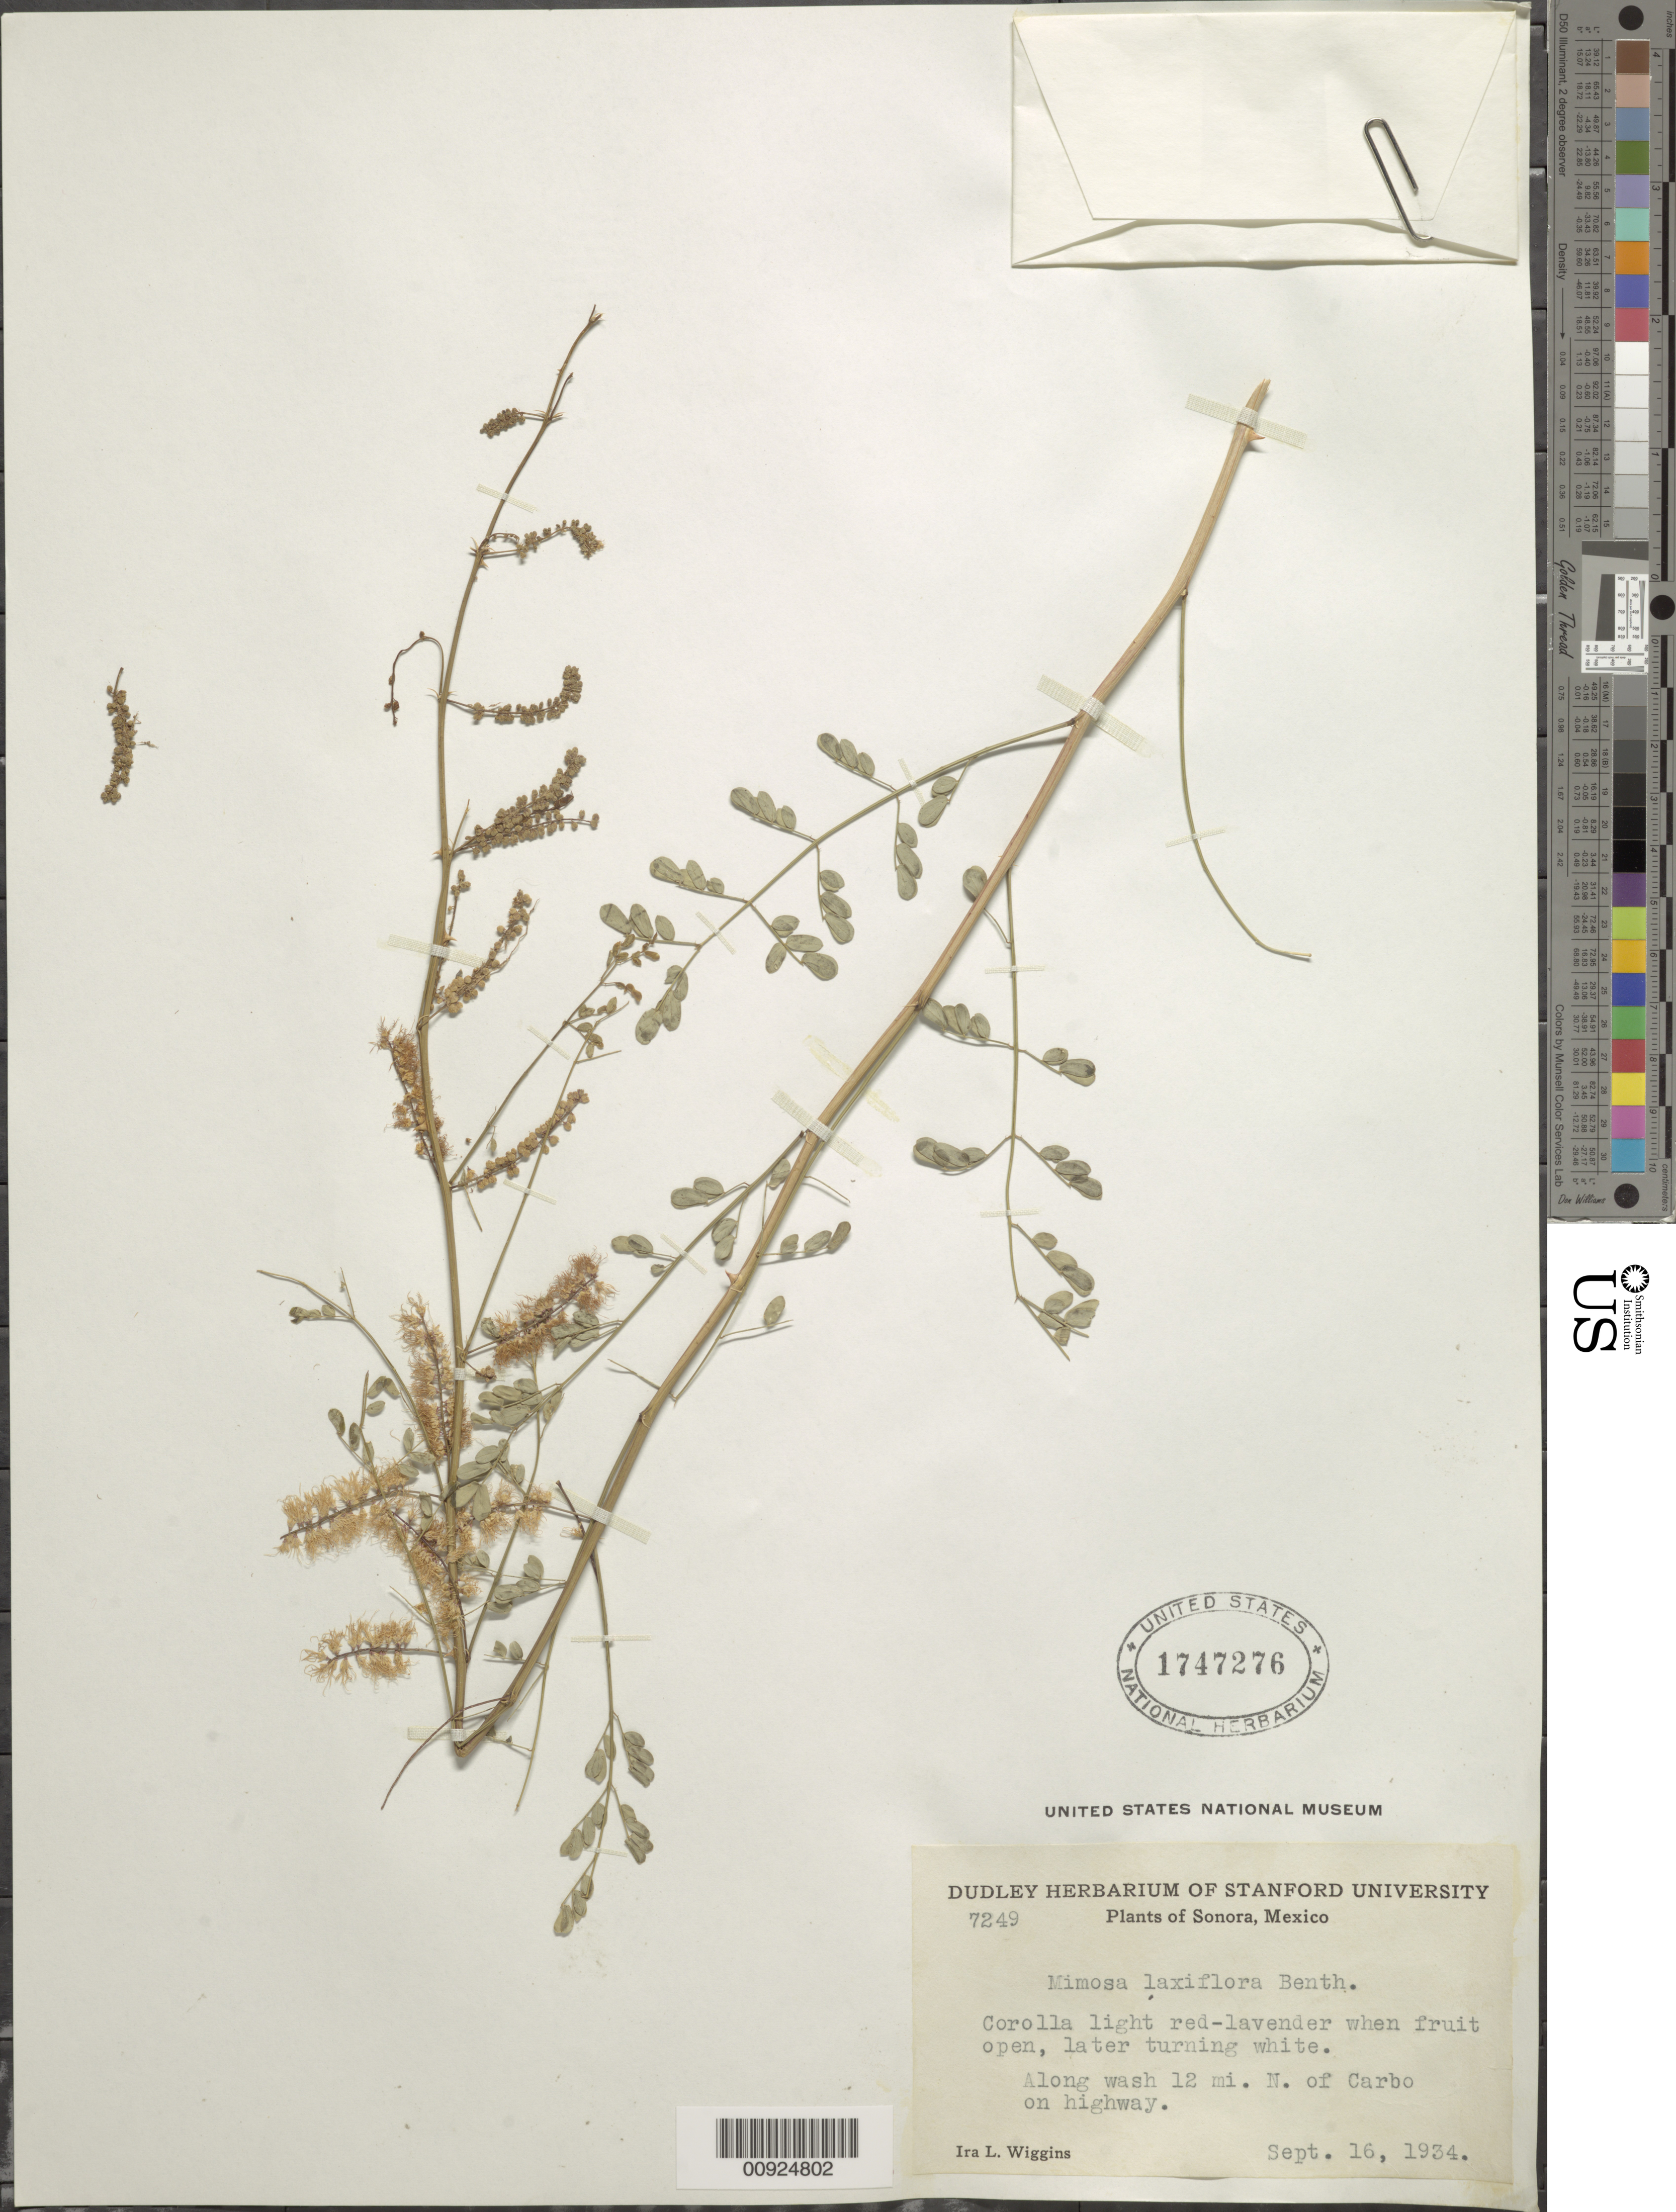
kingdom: Plantae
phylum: Tracheophyta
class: Magnoliopsida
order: Fabales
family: Fabaceae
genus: Mimosa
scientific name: Mimosa laxiflora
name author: Benth.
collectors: I. L. Wiggins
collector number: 7249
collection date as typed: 16 Sep 1934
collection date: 1934-09-16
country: Mexico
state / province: Sonora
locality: Along wash 12 mi. N of Carbo on highway.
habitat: Along wash on highway.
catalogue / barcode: US 1747276